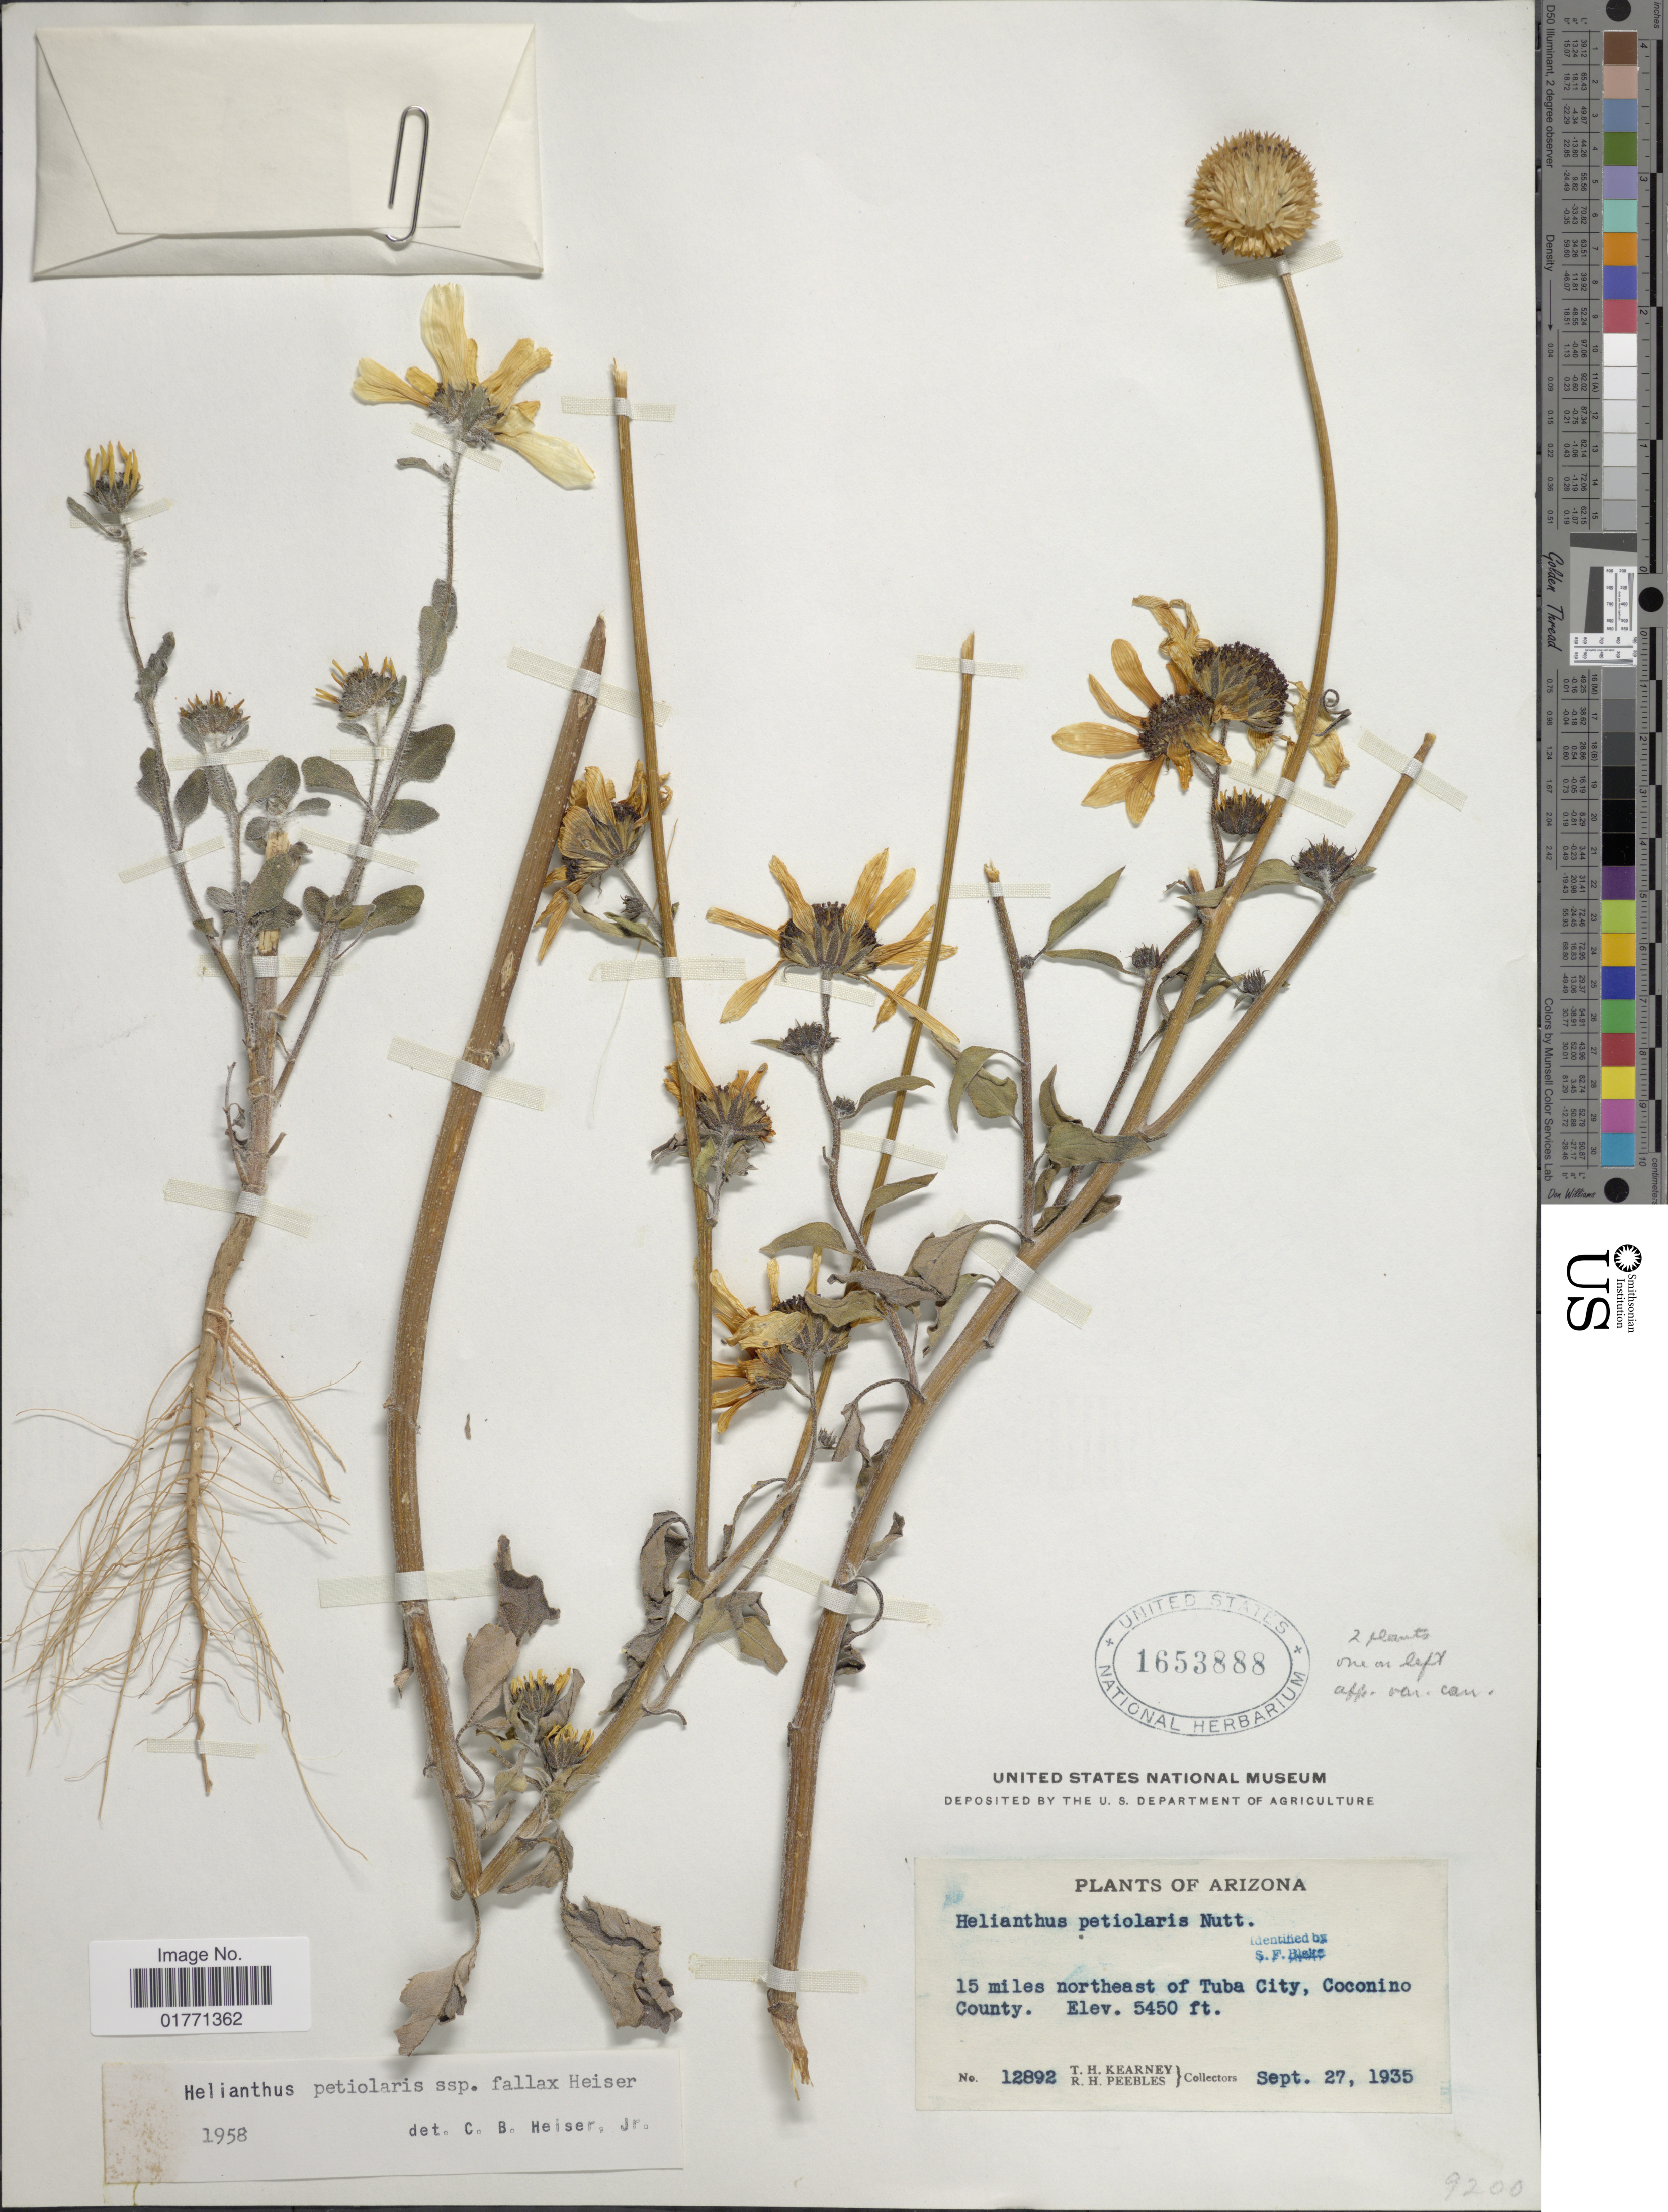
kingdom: Plantae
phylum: Tracheophyta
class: Magnoliopsida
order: Asterales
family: Asteraceae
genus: Helianthus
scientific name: Helianthus petiolaris subsp. fallax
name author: Heiser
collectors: T. H. Kearney & R. H. Peebles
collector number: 12892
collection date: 1935-09-27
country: United States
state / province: Arizona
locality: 15 miles northeast of Tuba City, Coconino County.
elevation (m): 1661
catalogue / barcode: US 1653888